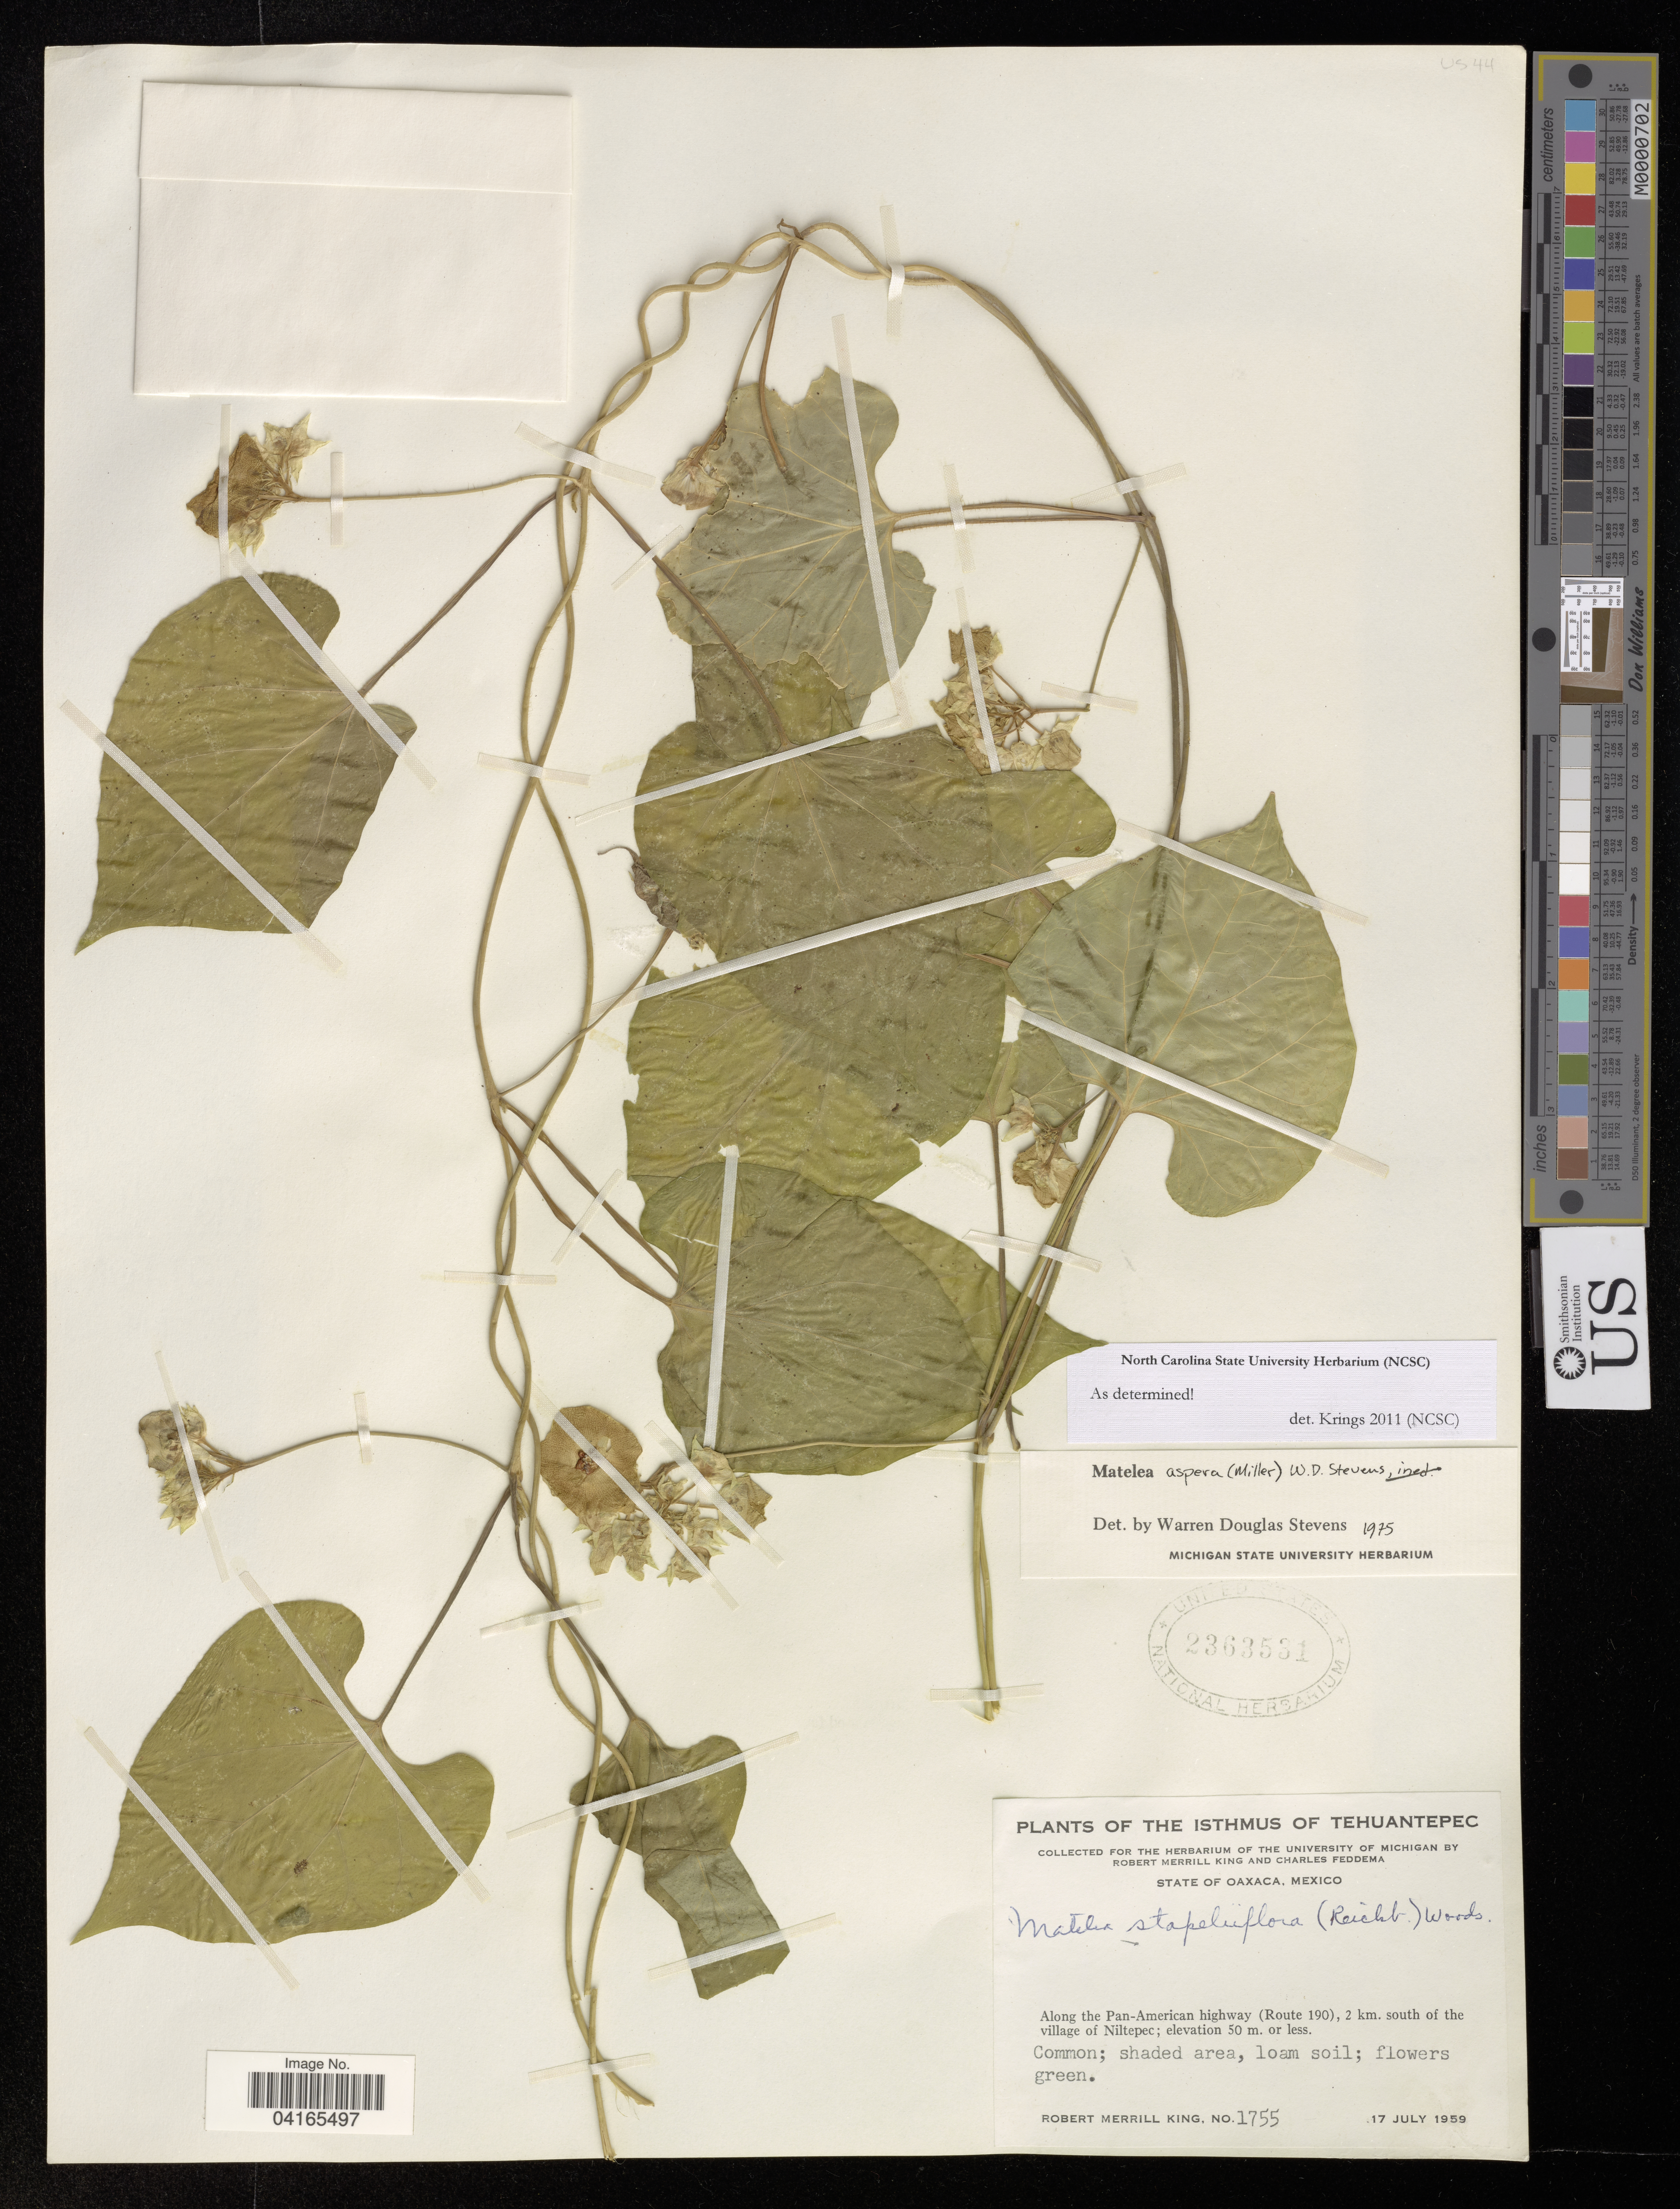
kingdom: Plantae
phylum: Tracheophyta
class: Magnoliopsida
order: Gentianales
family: Apocynaceae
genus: Matelea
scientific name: Matelea aspera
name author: (Mill.) W.D. Stevens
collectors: R. M. King & C. Feddema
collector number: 1755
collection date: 1959-07-17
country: Mexico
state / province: Oaxaca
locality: Along the Pan-American highway (Route 190), 2 km. south of the village of Niltepec.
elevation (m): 50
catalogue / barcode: US 2363531